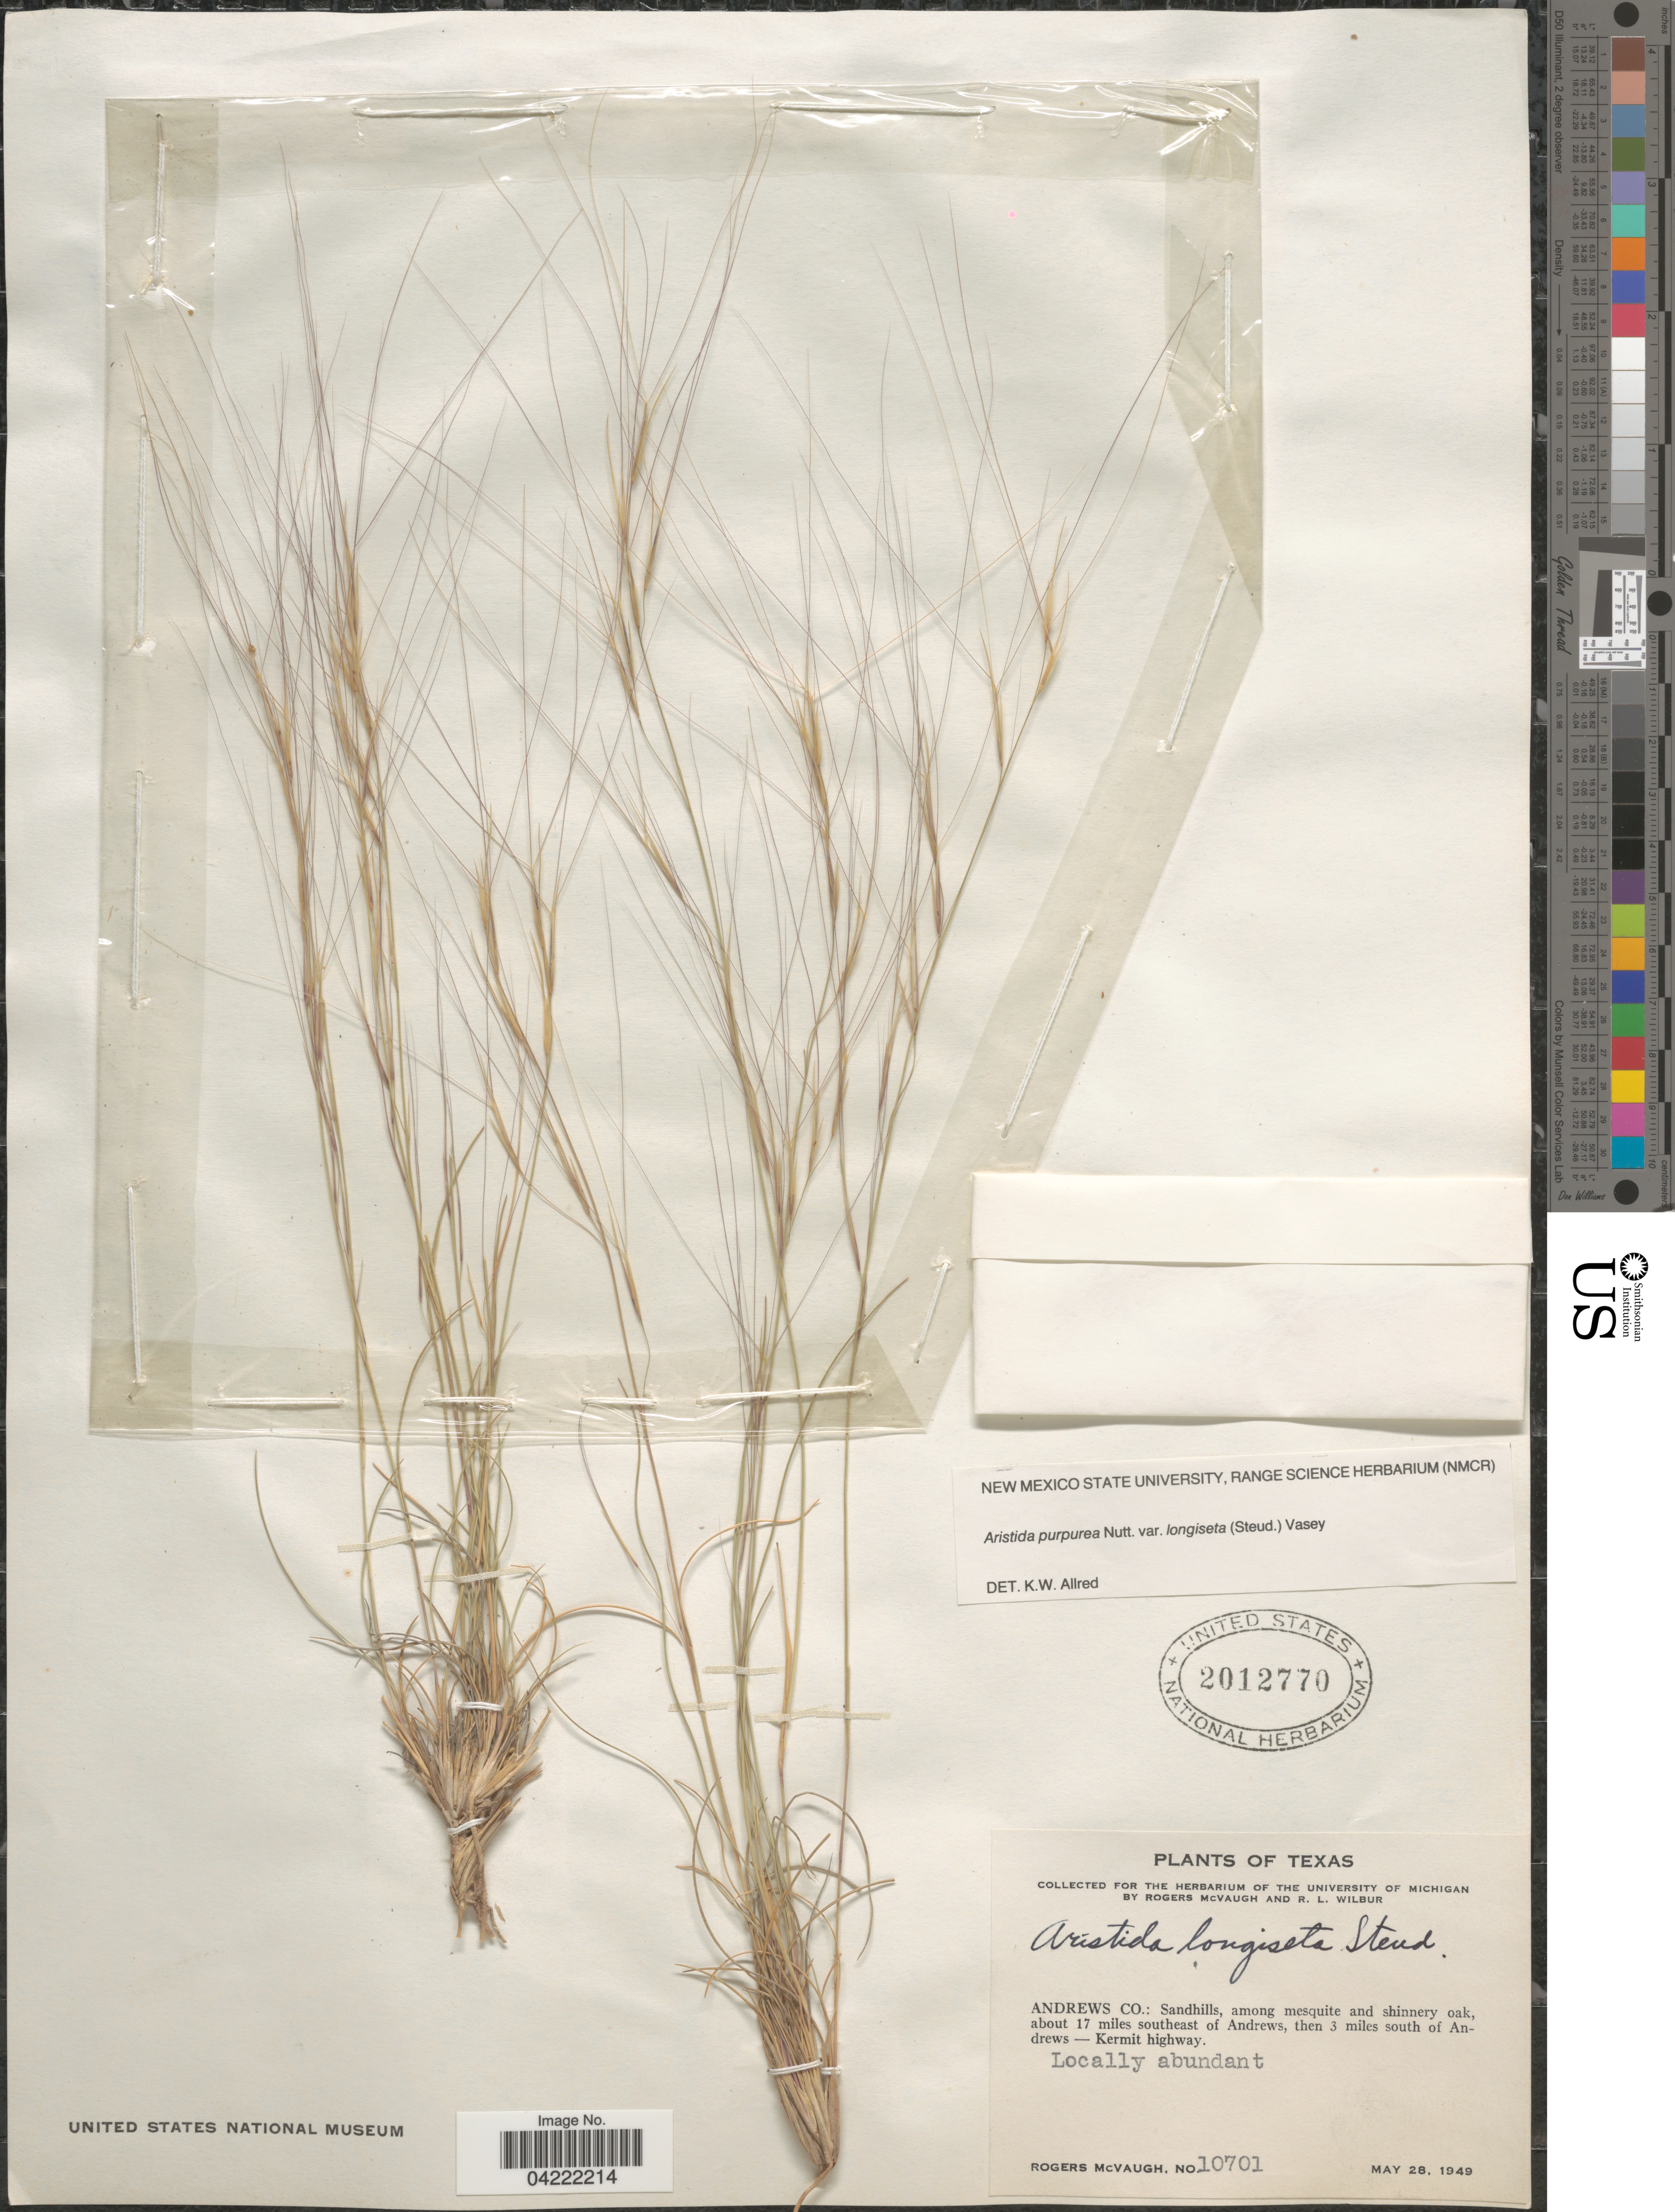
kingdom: Plantae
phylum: Tracheophyta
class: Liliopsida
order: Poales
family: Poaceae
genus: Aristida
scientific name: Aristida purpurea var. longiseta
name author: (Steud.) Vasey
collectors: R. McVaugh & R. L. Wilbur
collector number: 10701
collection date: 1949-05-28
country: United States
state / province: Texas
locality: Andrews Co.: Sandhills, among mesquite and shinnery oak, about 17 miles southeast of Andrews, then 3 miles south of Andrews - Kermit highway.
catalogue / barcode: US 2012770